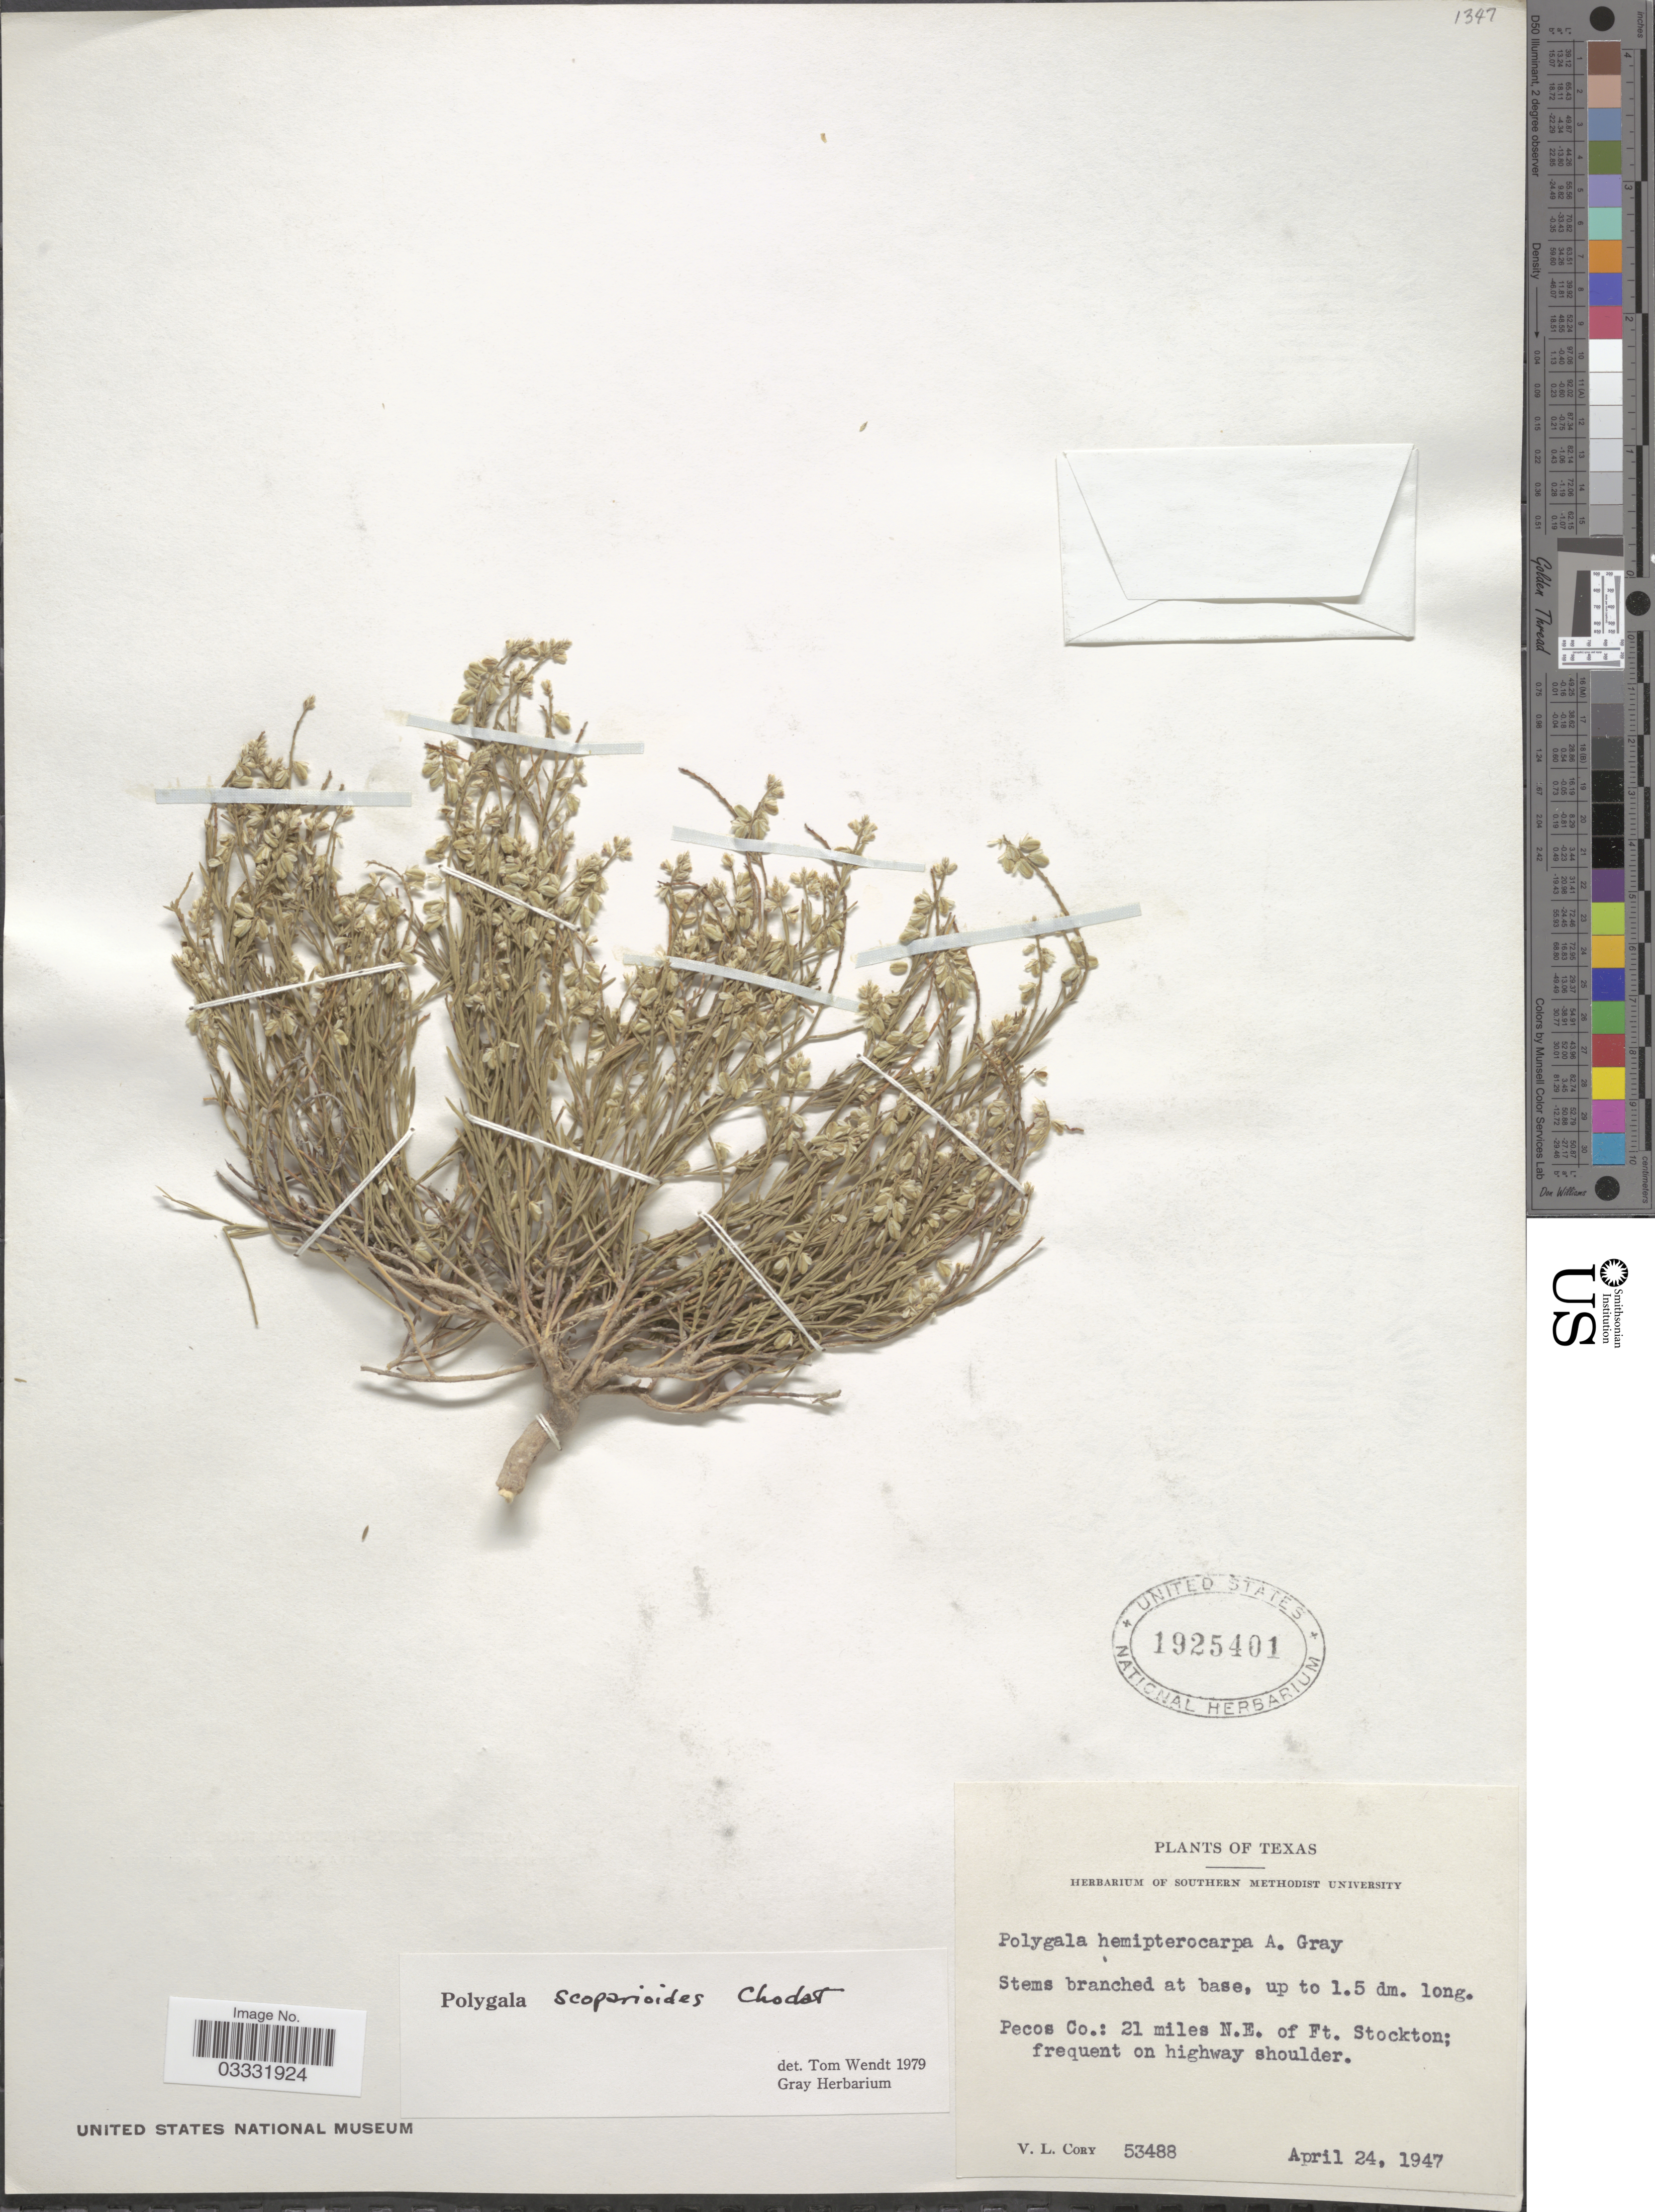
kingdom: Plantae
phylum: Tracheophyta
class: Magnoliopsida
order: Fabales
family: Polygalaceae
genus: Polygala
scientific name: Polygala scoparioides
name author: Chodat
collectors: V. Cory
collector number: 53488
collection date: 1947-04-24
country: United States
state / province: Texas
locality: Pecos Co.: 21 miles N.E. of Ft. Stockton.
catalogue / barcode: US 1925401